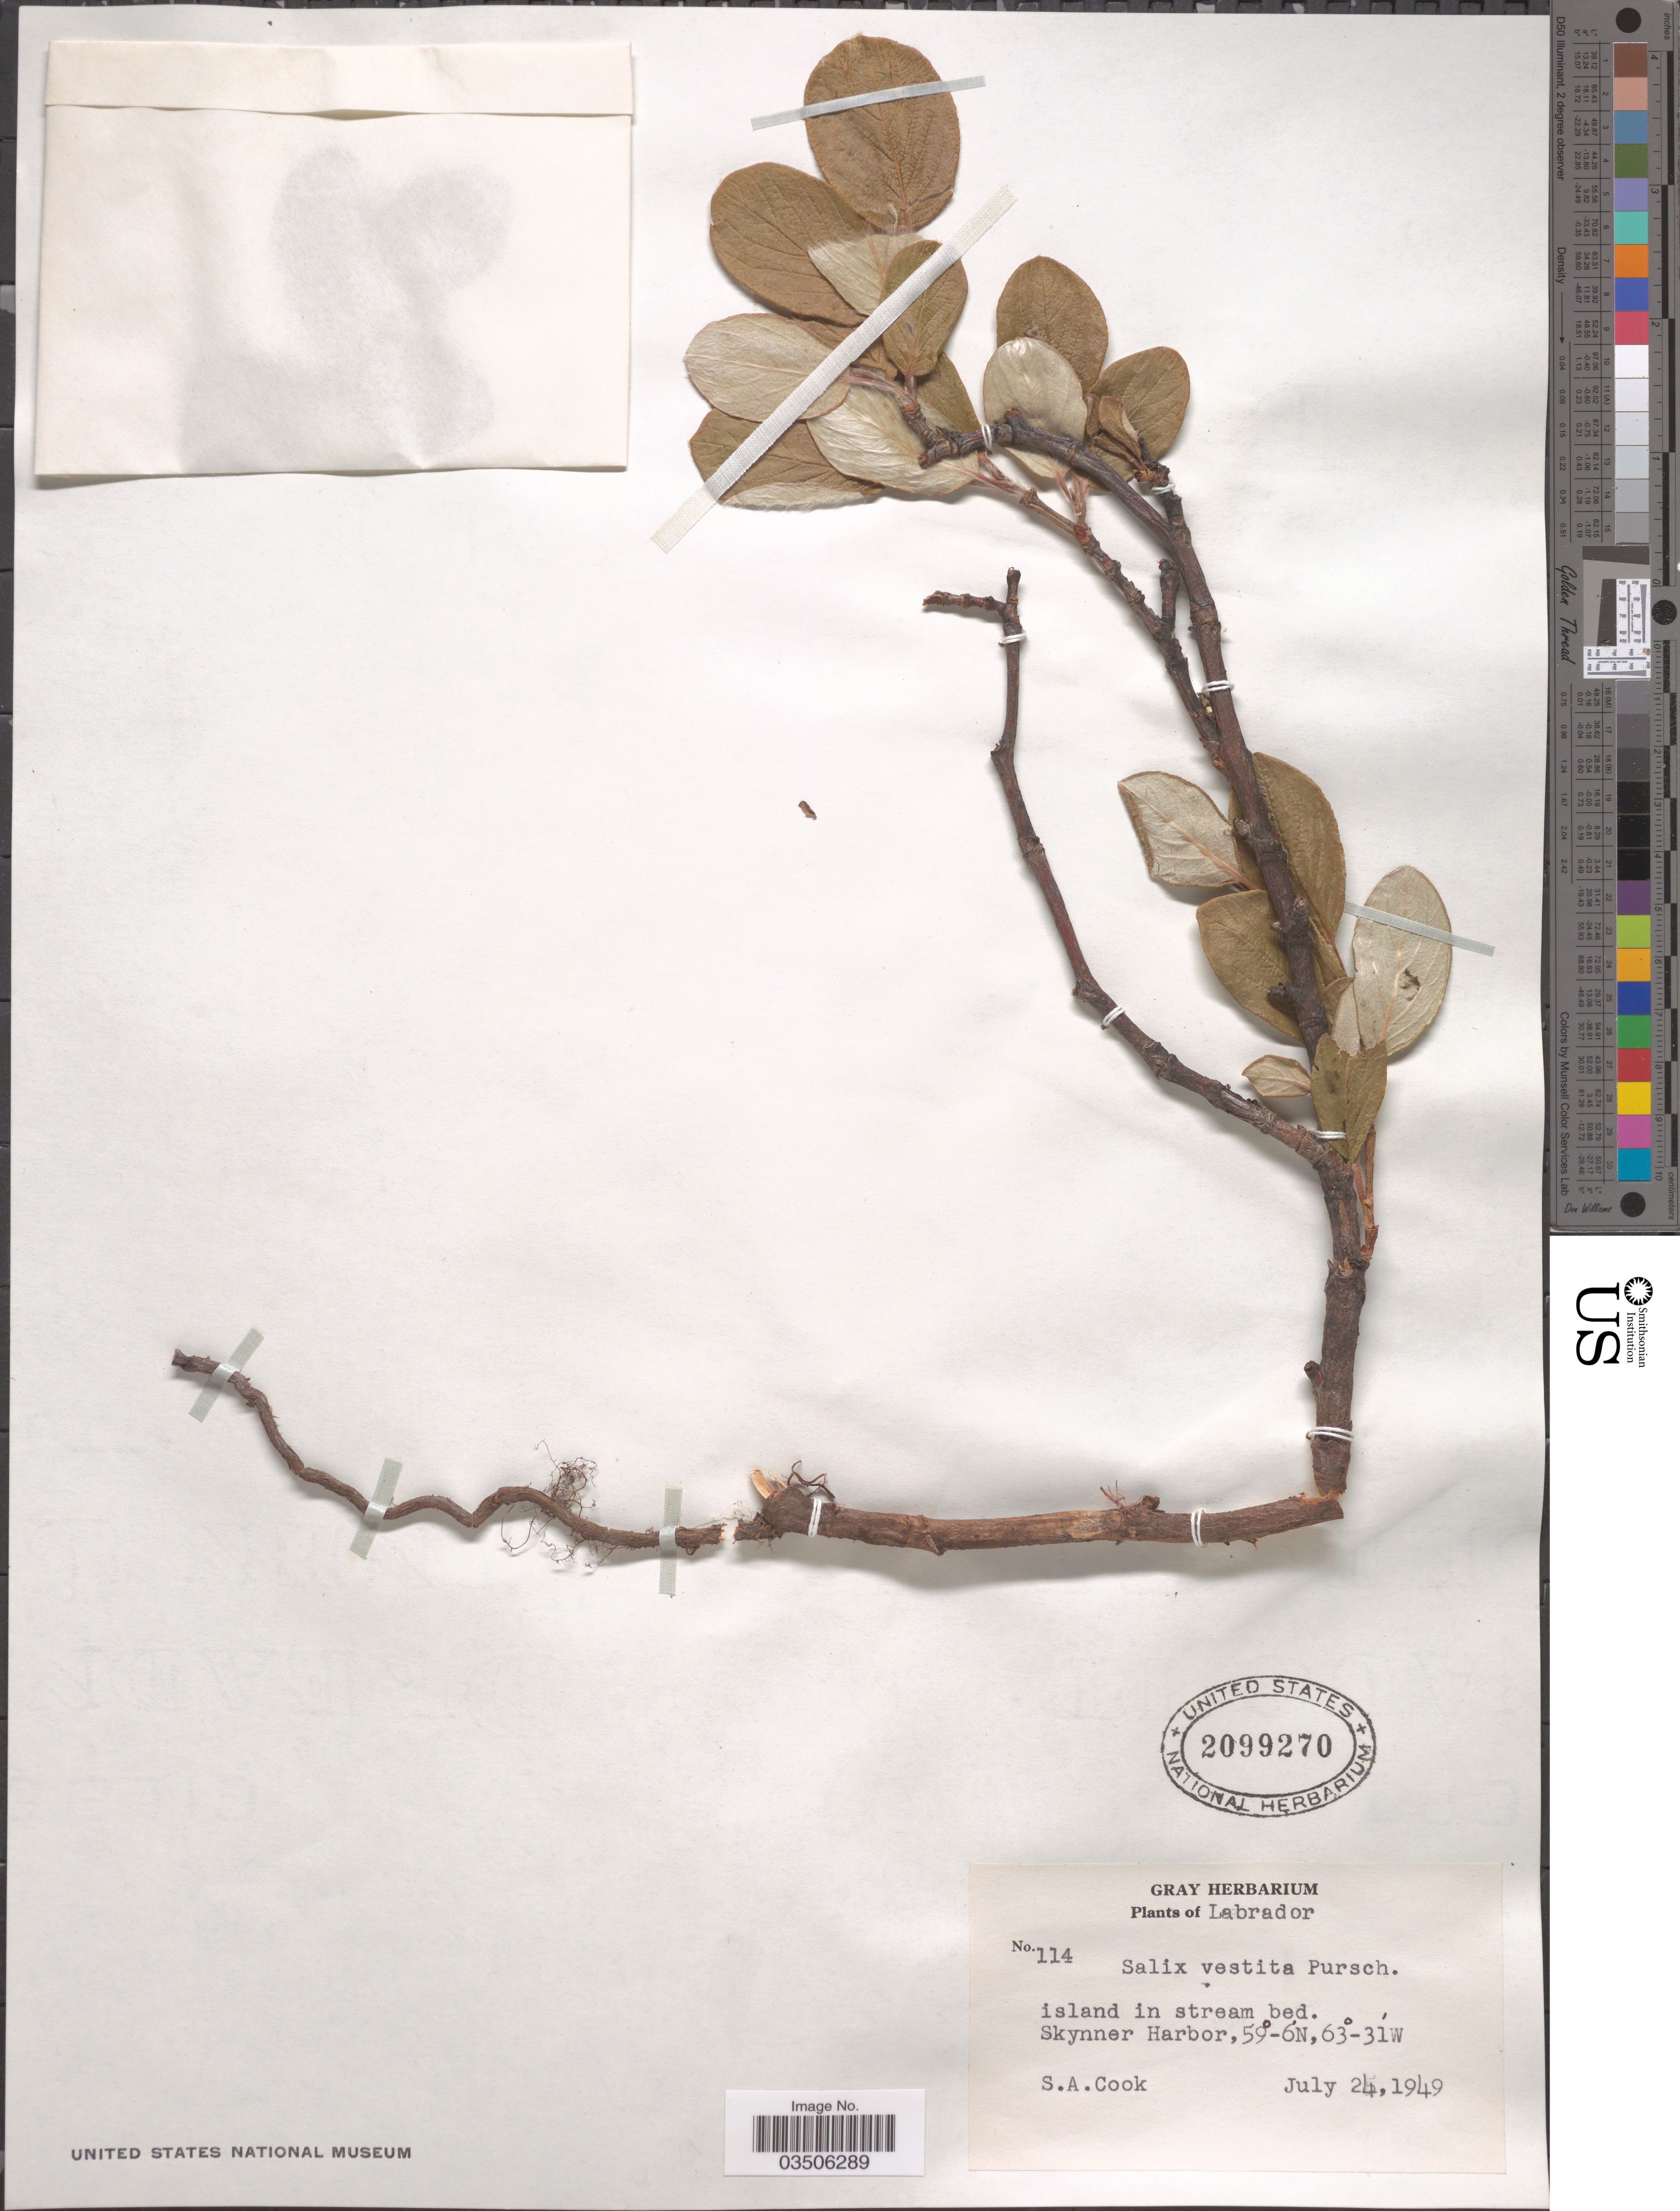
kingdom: Plantae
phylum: Tracheophyta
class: Magnoliopsida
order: Malpighiales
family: Salicaceae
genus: Salix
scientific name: Salix vestita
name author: Pursh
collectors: S. A. Cook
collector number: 114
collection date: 1949-07-24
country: Canada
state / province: Newfoundland and Labrador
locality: Labrador. Skynner Harbor.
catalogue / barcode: US 2099270